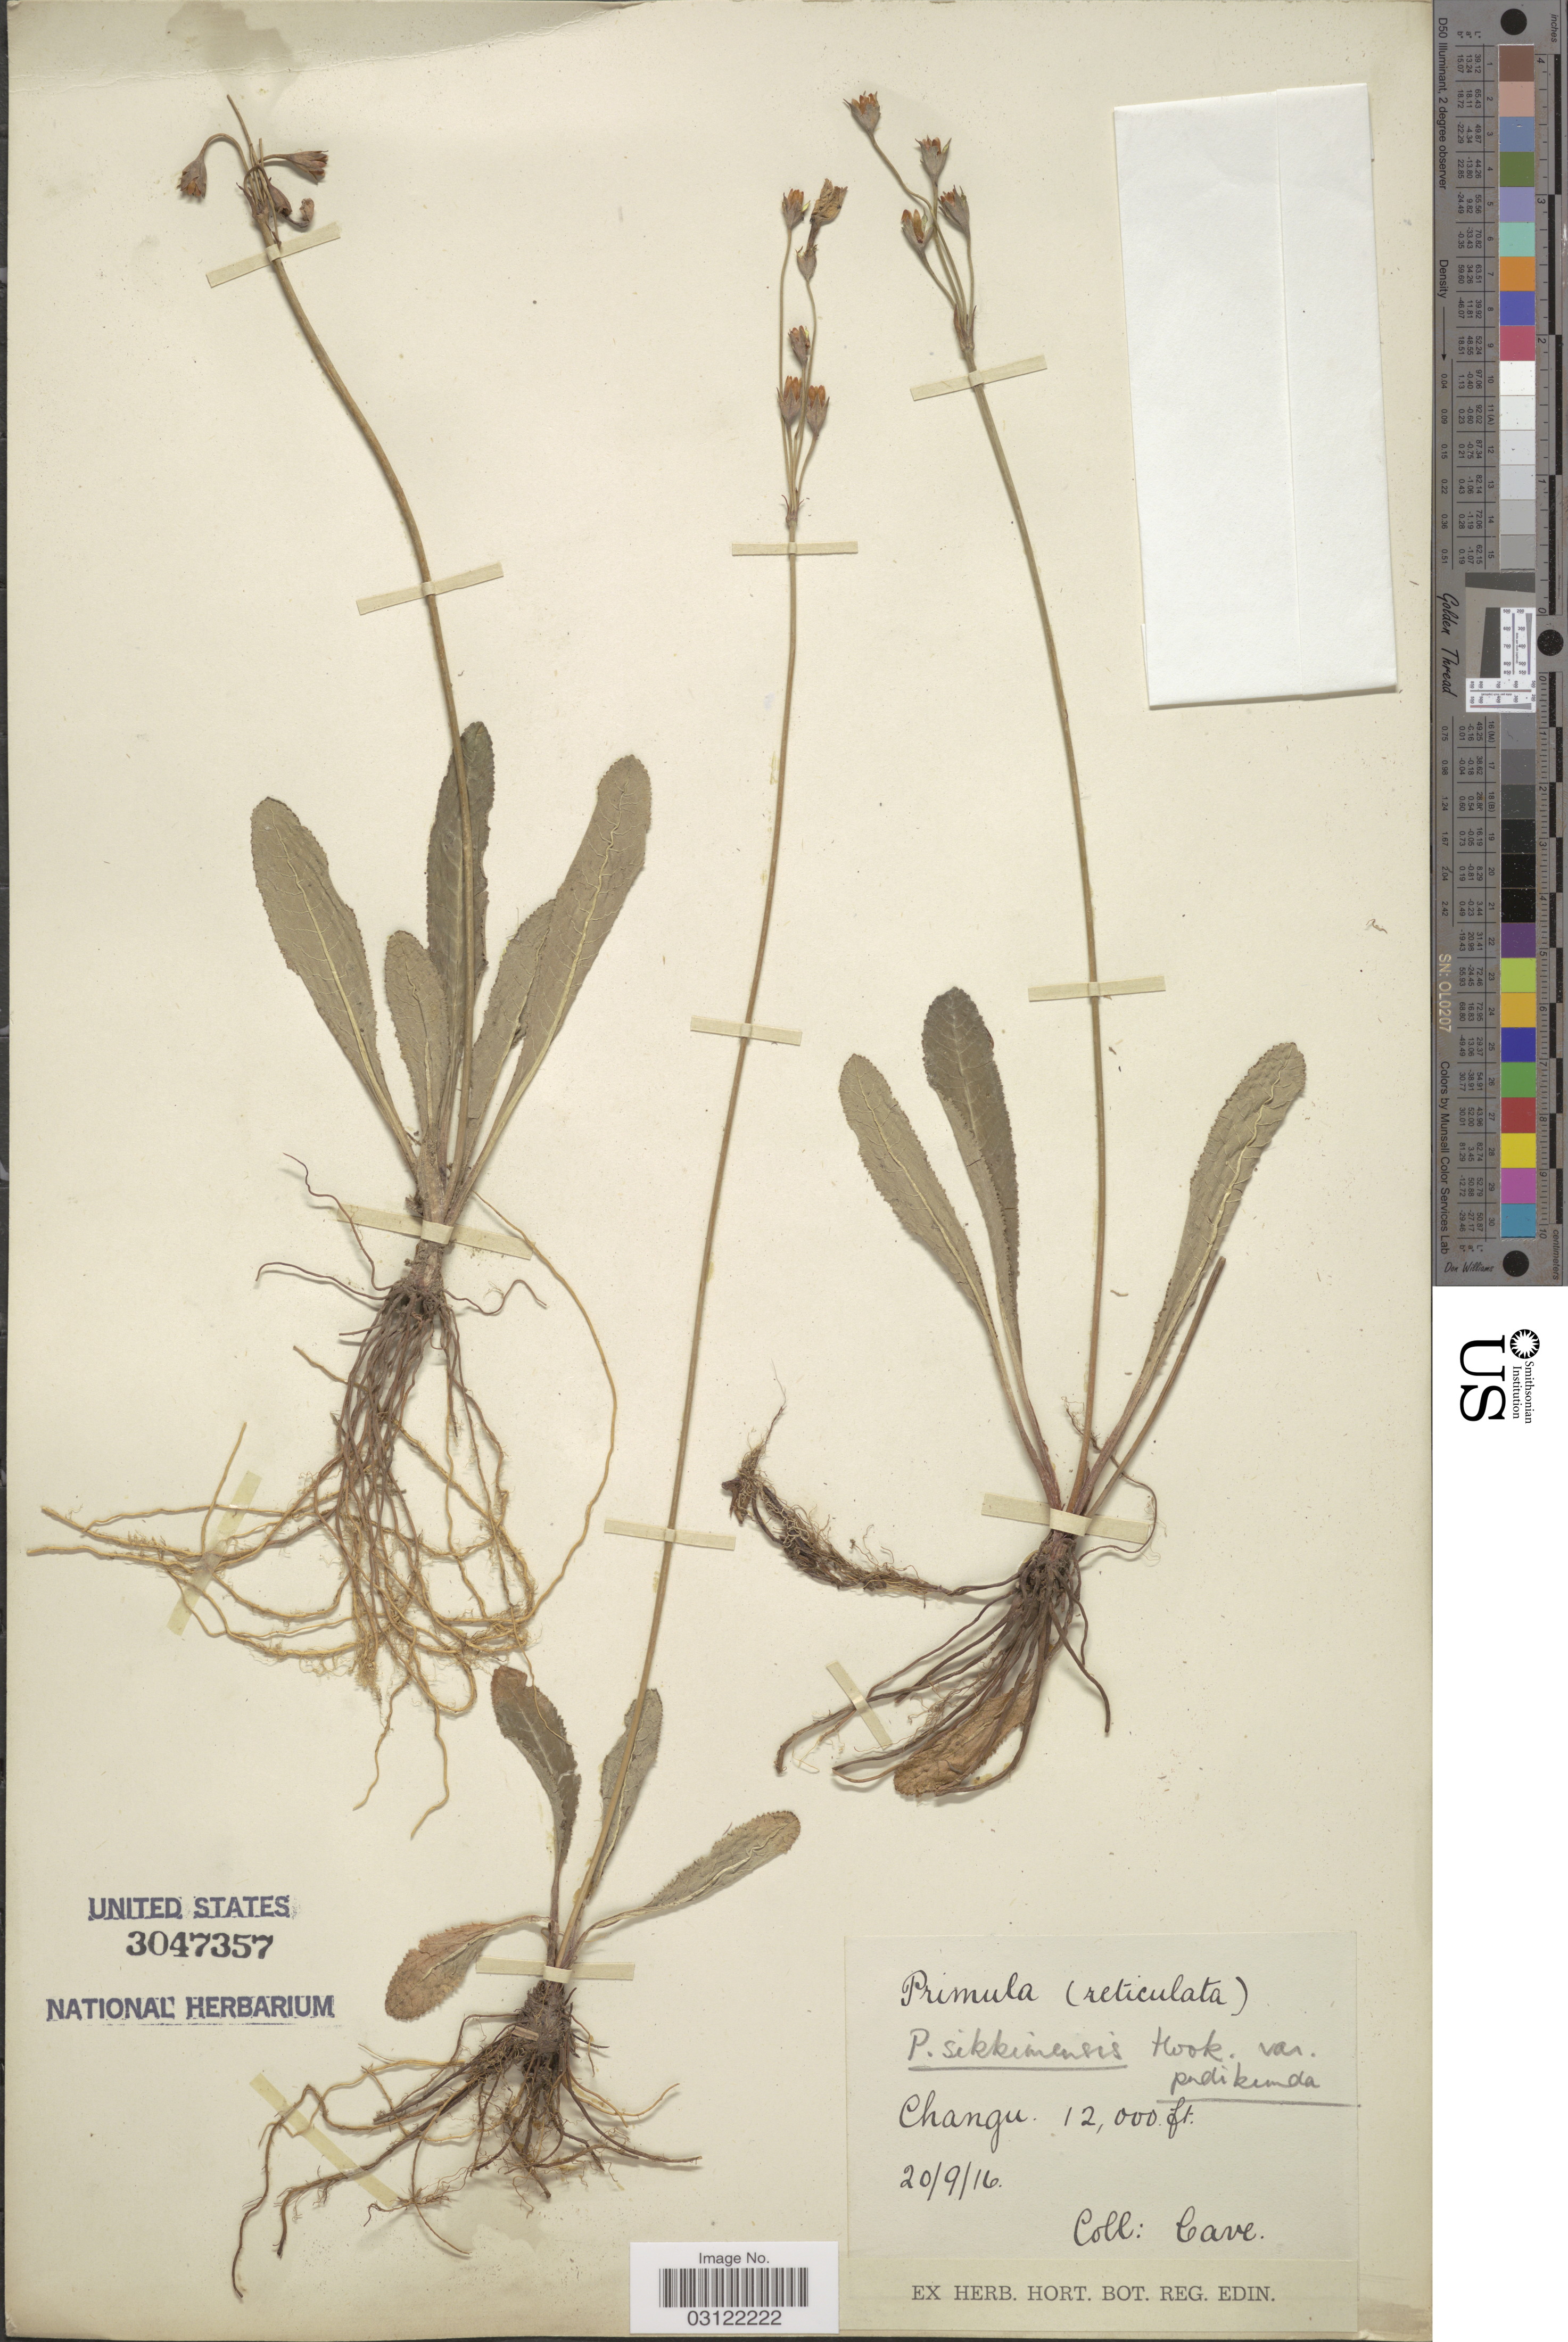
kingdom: Plantae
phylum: Tracheophyta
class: Magnoliopsida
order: Ericales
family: Primulaceae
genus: Primula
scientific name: Primula sikkimensis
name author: Hook.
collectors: Cave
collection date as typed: Transcribed d/m/y: 20/9/16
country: India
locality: Changu.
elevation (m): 3658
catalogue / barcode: US 3047357